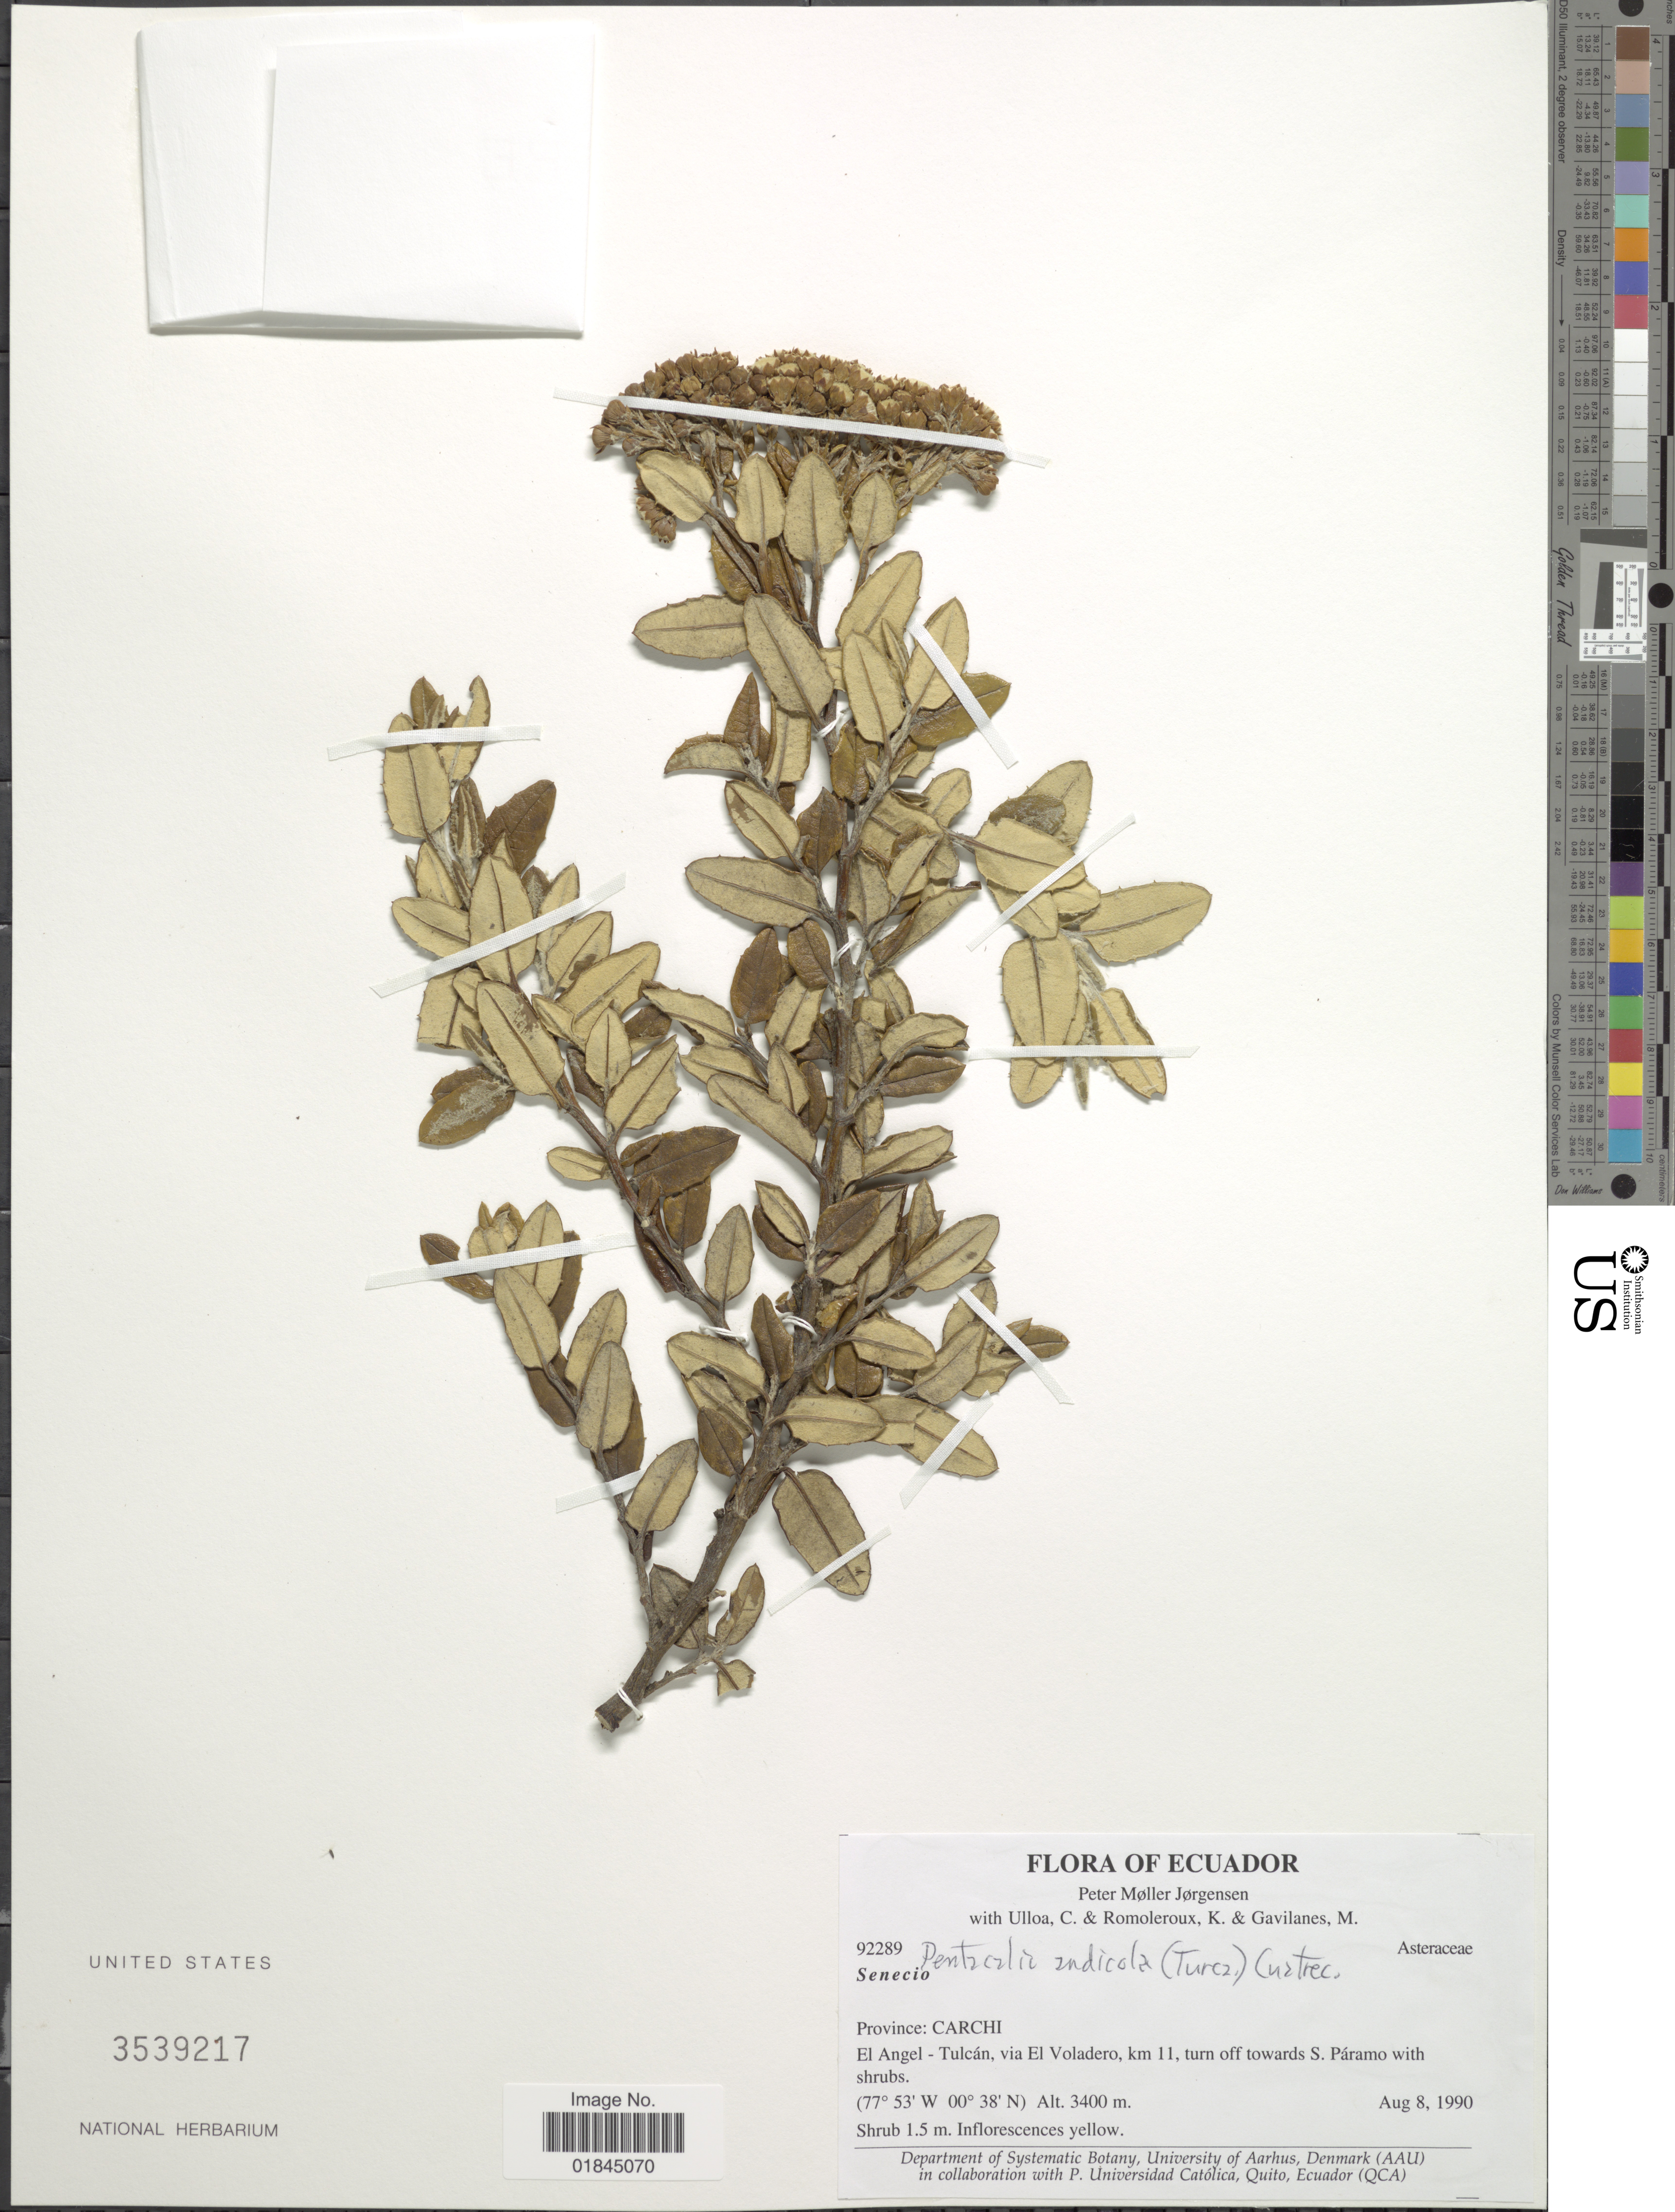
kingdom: Plantae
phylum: Tracheophyta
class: Magnoliopsida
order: Asterales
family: Asteraceae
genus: Pentacalia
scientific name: Pentacalia andicola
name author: (Turcz.) Cuatrec.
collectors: P. M. Jørgensen, C. Ulloa, K. Romolerloux & M. Gavilanes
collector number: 92289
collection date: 1990-08-08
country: Ecuador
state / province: Carchi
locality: El Angel - Tulcan, via El Voladero, km 11, turn off towards S. Paramo with shrubs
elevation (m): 3400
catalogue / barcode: US 3539217